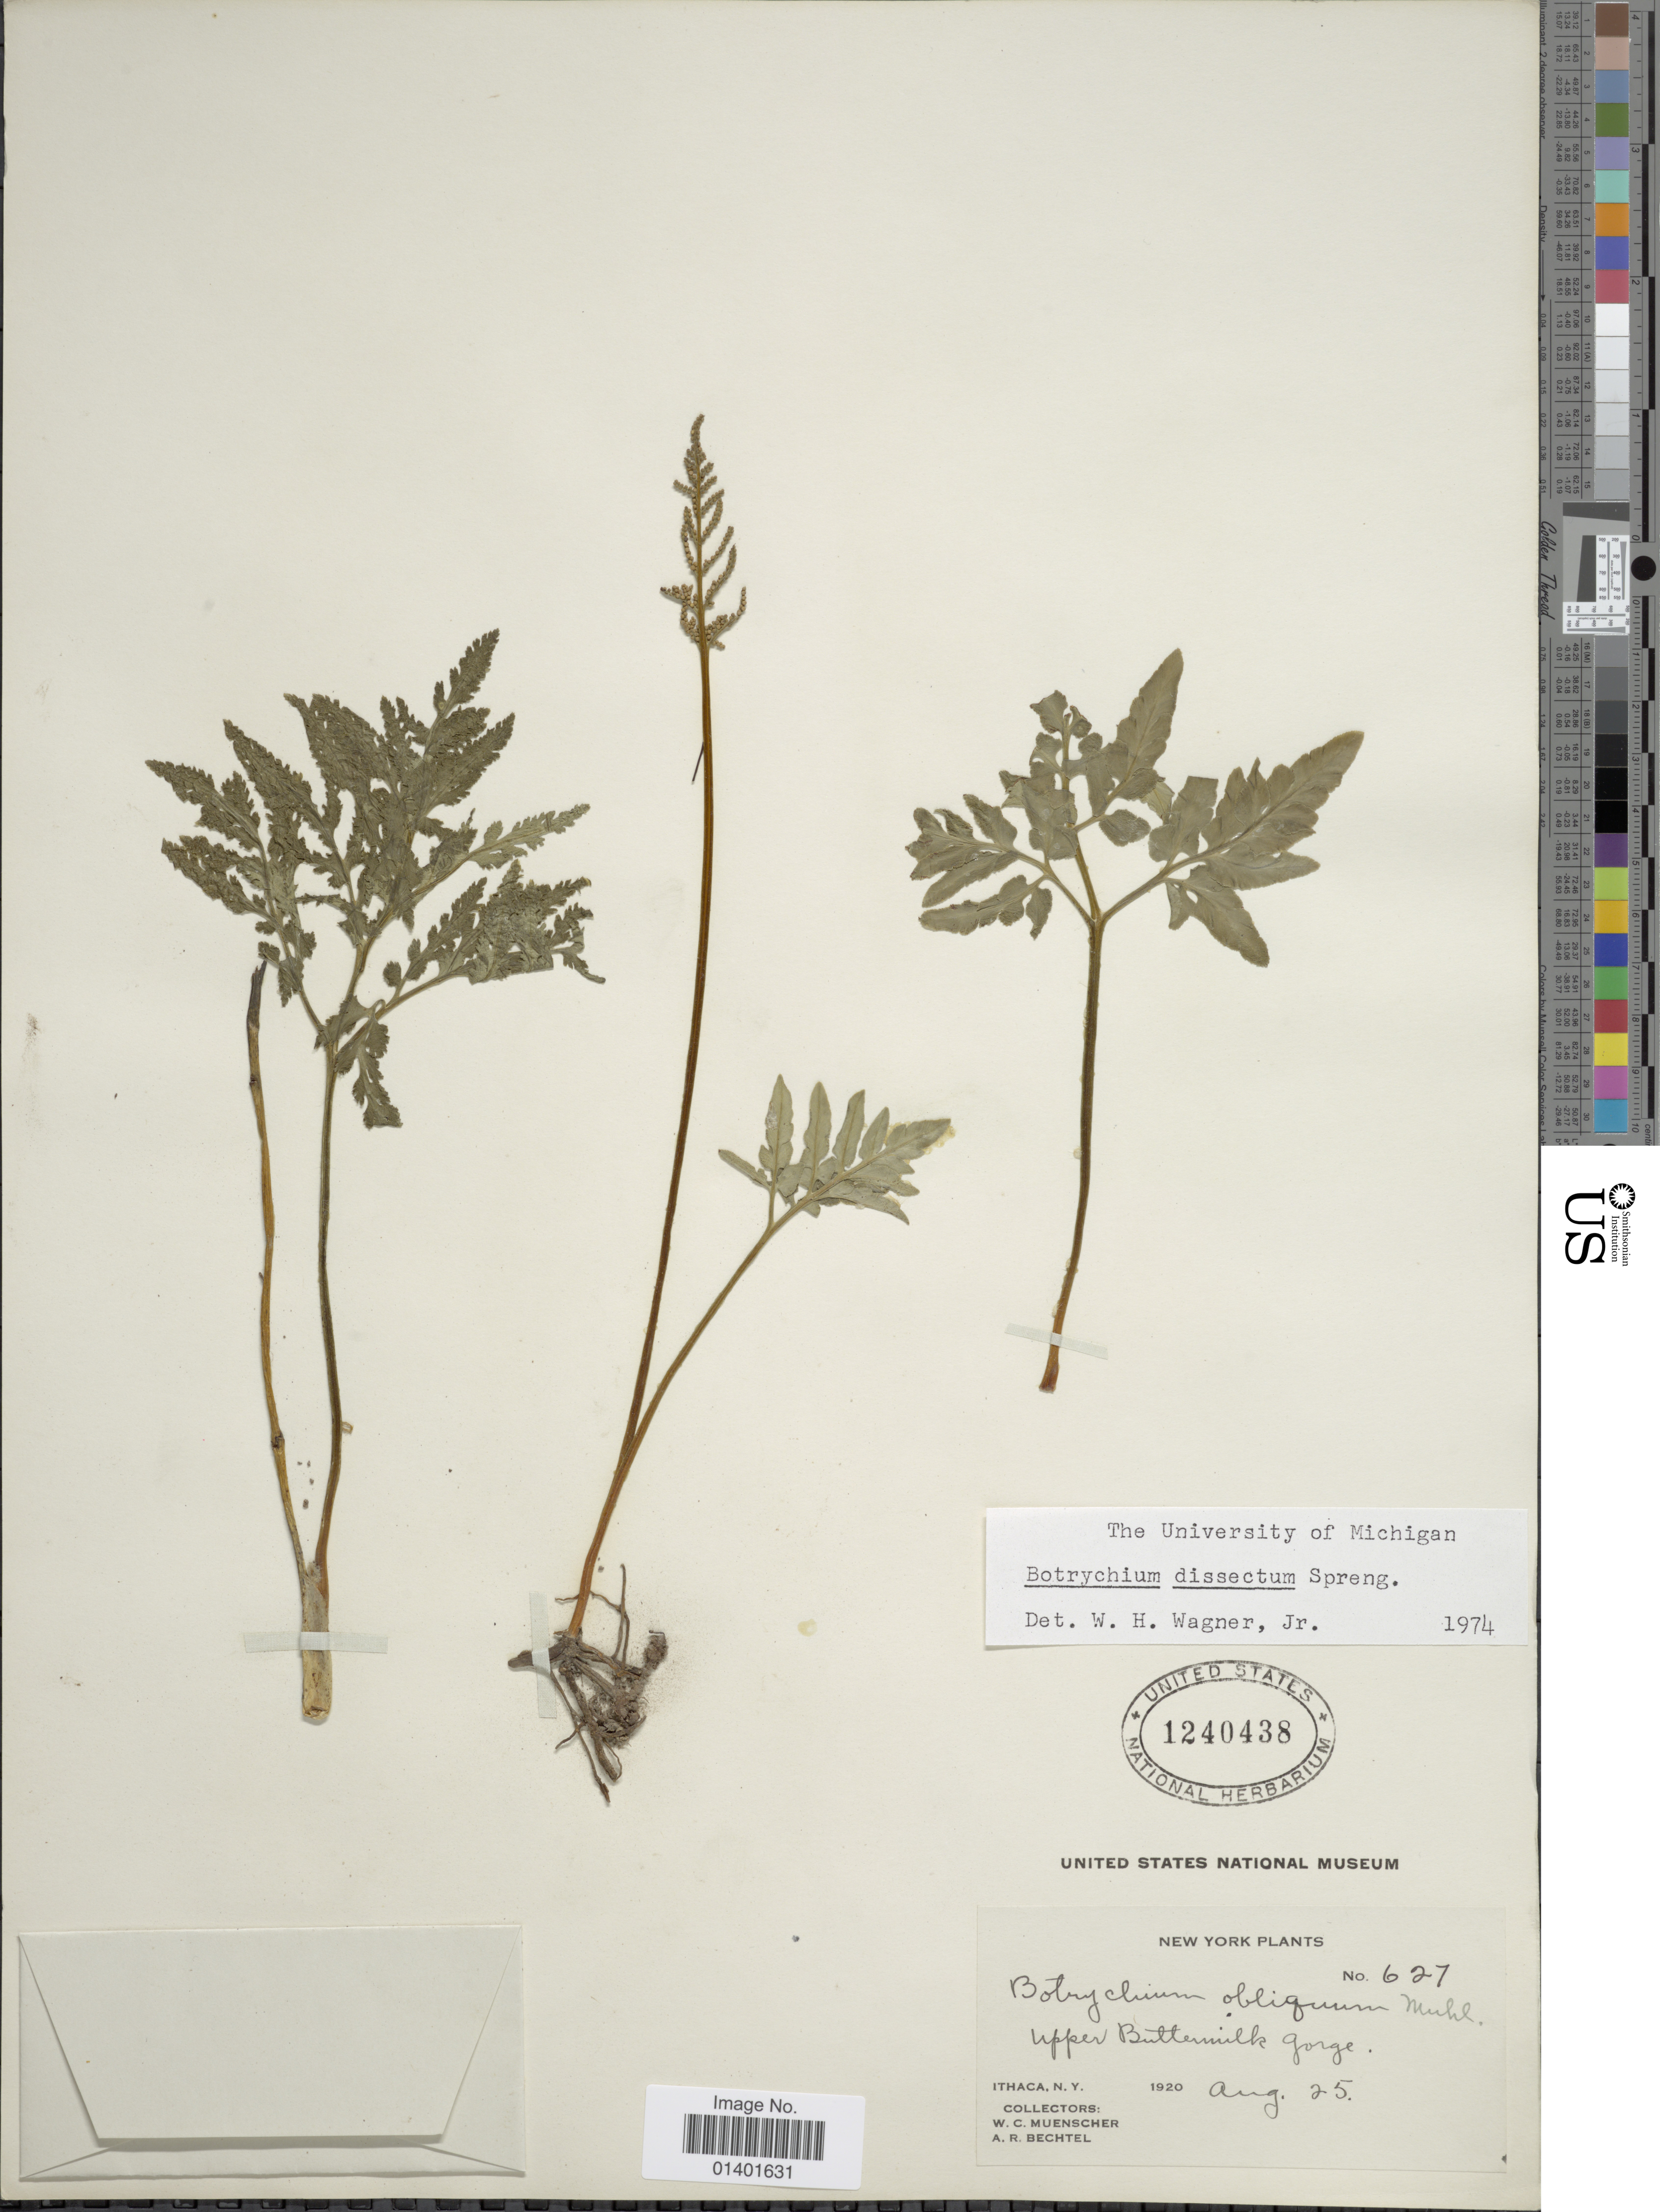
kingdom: Plantae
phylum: Tracheophyta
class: Polypodiopsida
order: Ophioglossales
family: Ophioglossaceae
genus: Botrychium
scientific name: Botrychium dissectum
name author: Spreng.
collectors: W. Muenscher & A. Bechtel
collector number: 627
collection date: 1920-08-25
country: United States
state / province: New York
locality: Upper Buttermilk gorge, Ithaca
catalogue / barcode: US 1240438